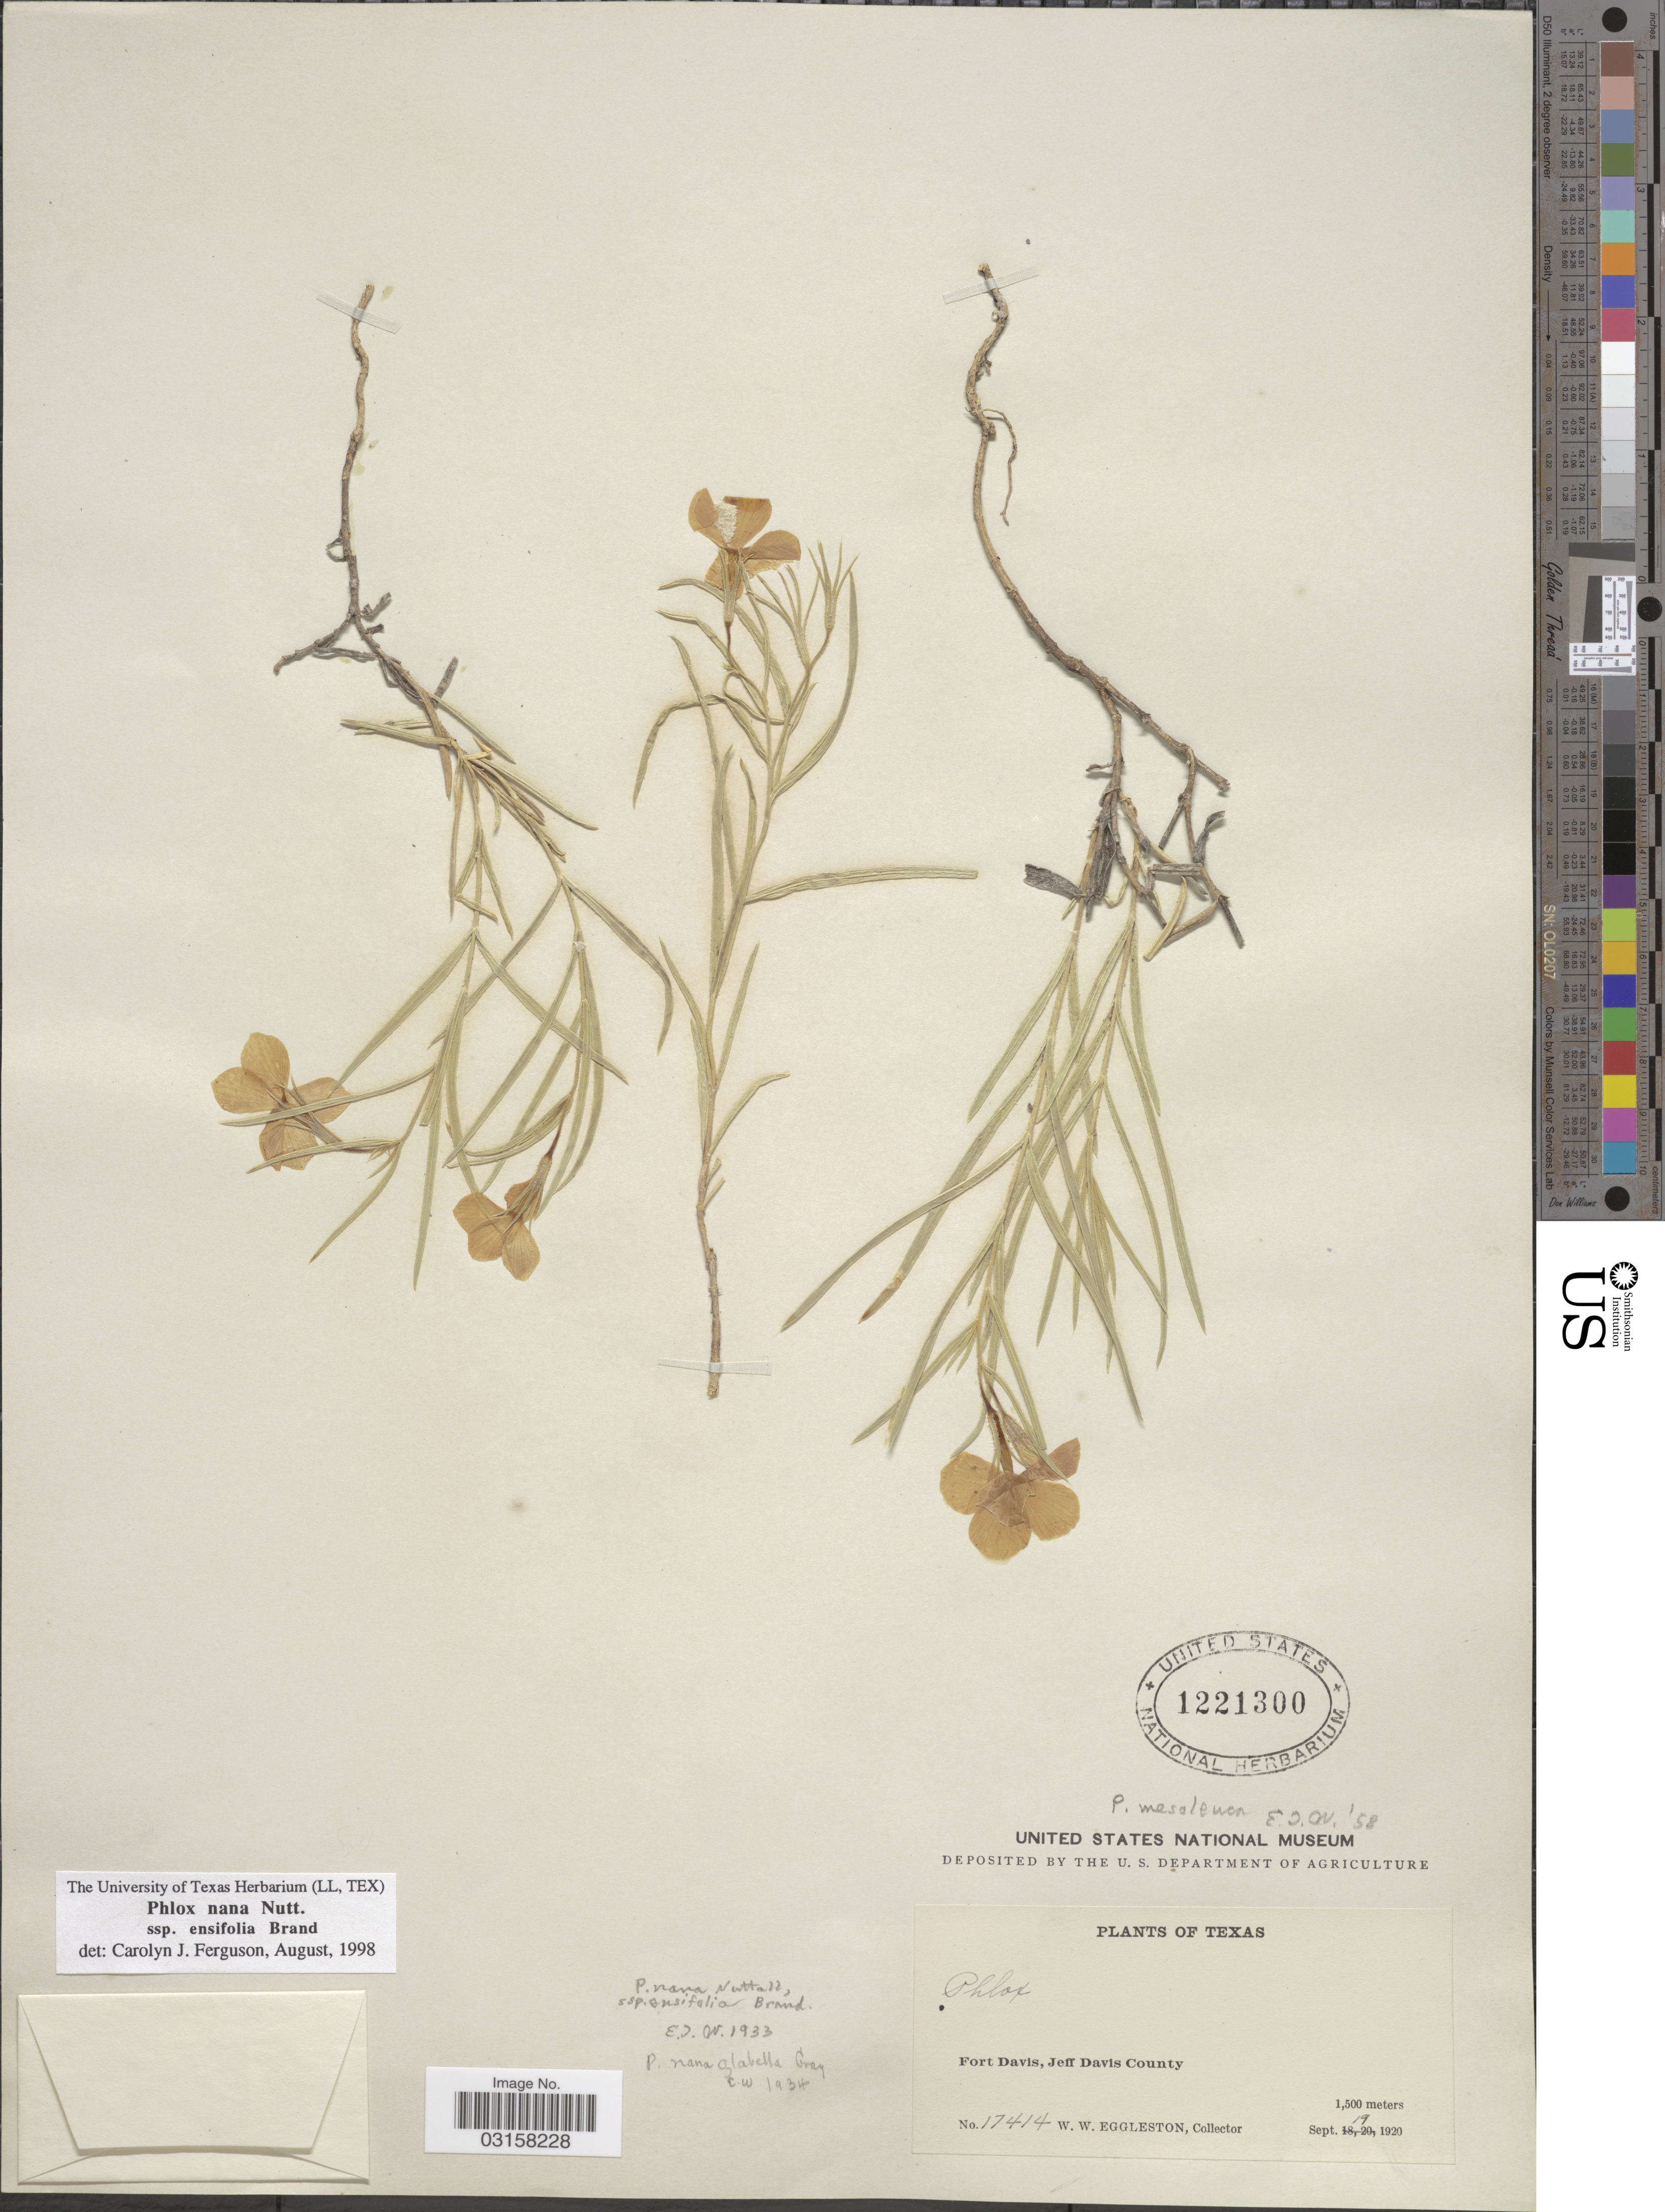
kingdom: Plantae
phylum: Tracheophyta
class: Magnoliopsida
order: Ericales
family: Polemoniaceae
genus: Phlox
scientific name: Phlox mesoleuca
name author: Greene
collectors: W. W. Eggleston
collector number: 17414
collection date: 1920-09-19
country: United States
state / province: Texas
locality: Fort Davis, Jeff Davis County.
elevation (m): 1500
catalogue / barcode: US 1221300